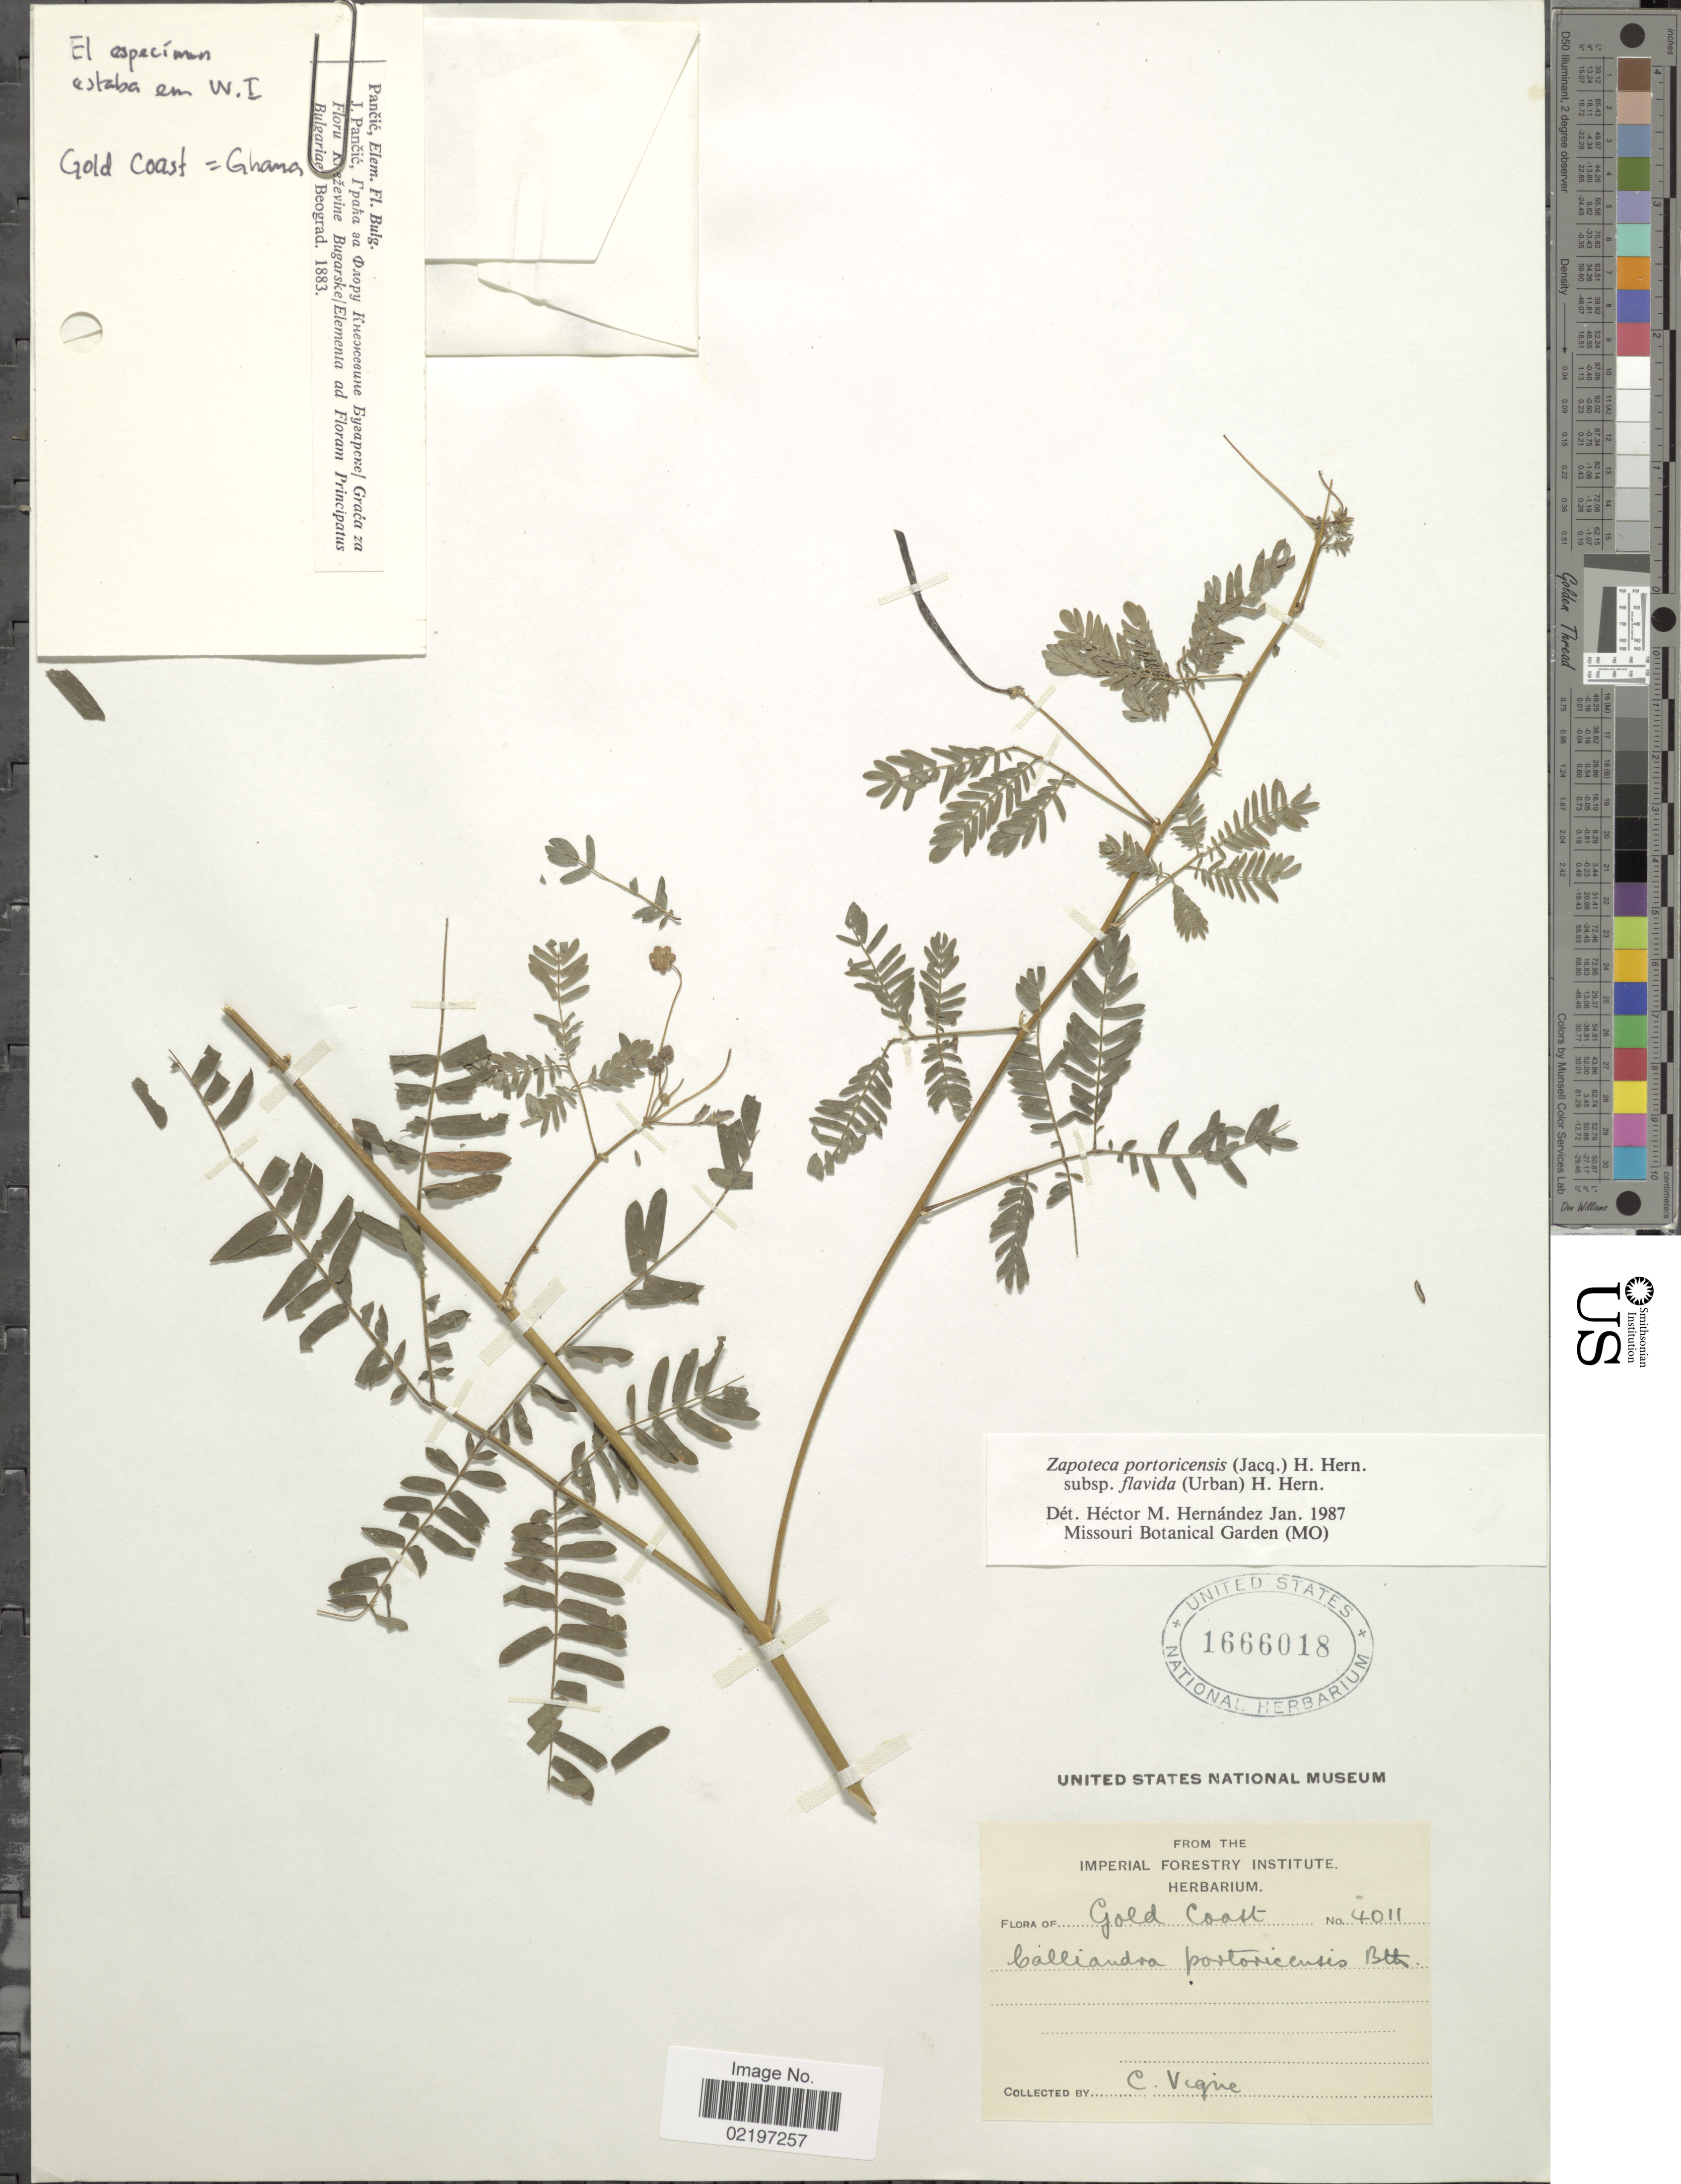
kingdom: Plantae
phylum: Tracheophyta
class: Magnoliopsida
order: Fabales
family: Fabaceae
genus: Zapoteca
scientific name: Zapoteca portoricensis subsp. flavida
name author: (Urb.) H.M. Hern.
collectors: C. Vigne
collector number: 4011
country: Ghana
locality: Gold Coast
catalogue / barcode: US 1666018